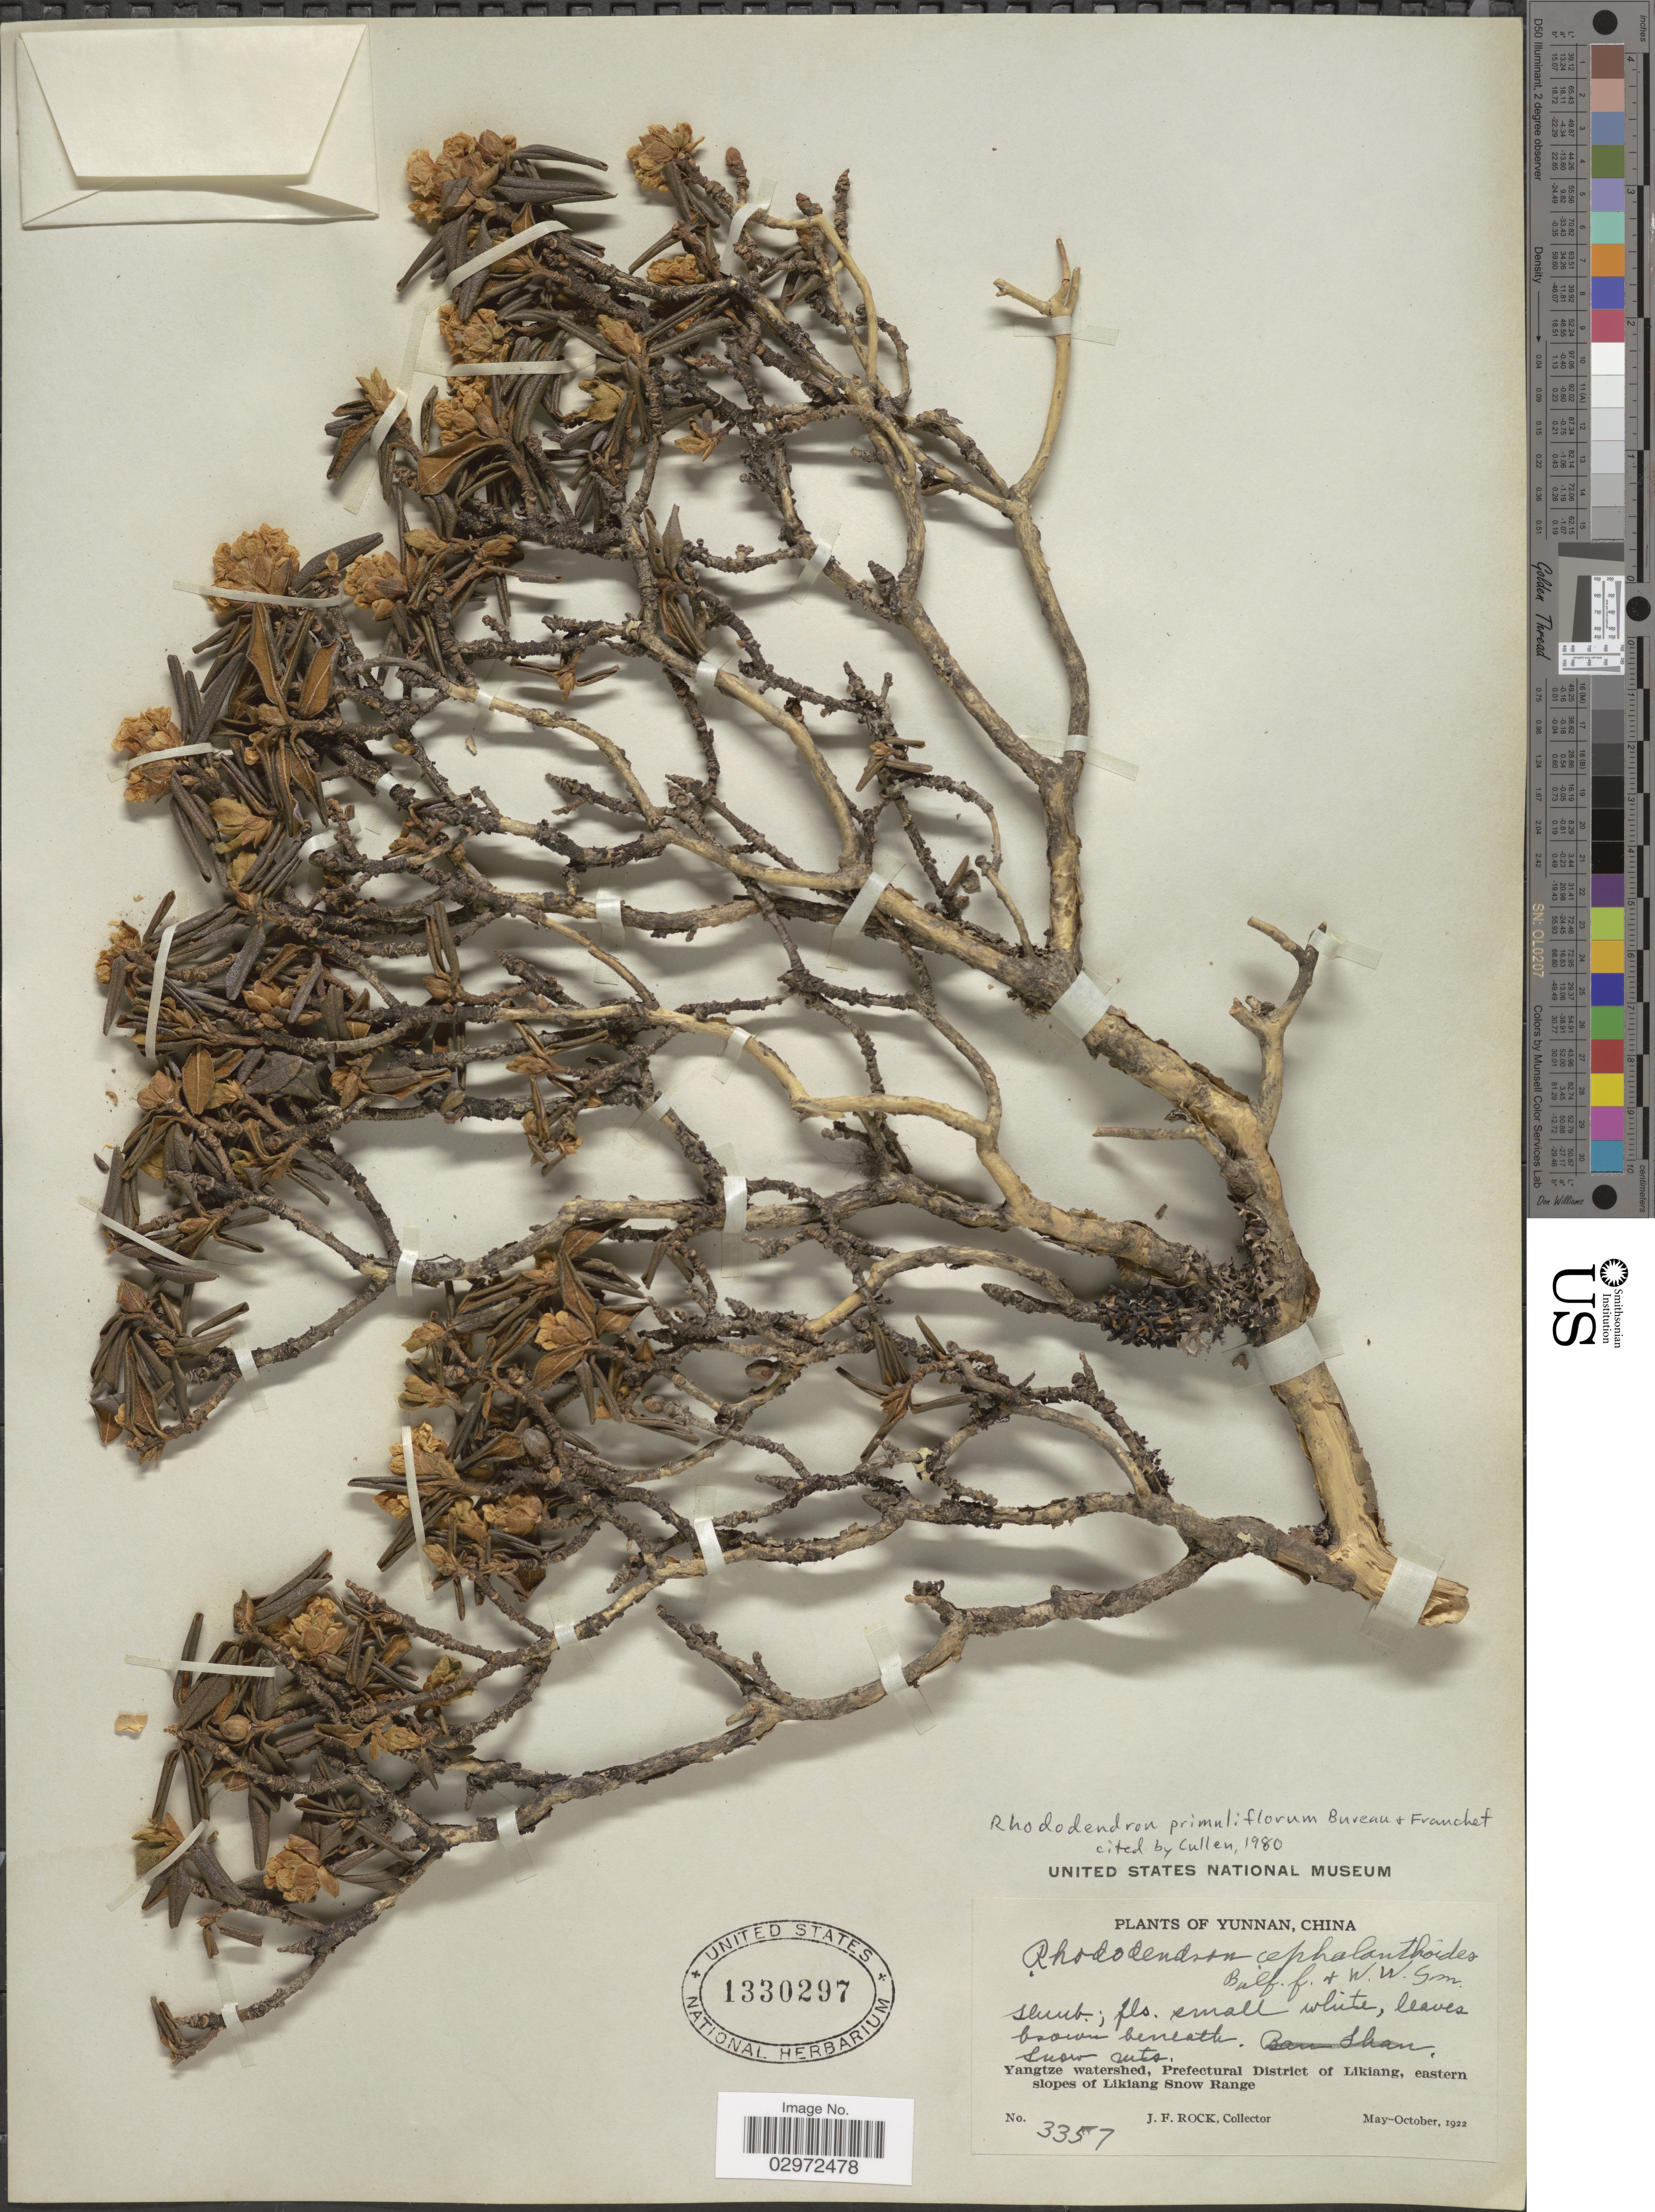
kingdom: Plantae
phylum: Tracheophyta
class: Magnoliopsida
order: Ericales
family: Ericaceae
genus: Rhododendron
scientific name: Rhododendron primuliflorum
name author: É. Bureau & Franch.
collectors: J. Rock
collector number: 3357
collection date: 1922-05/1922-10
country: China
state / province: Yunnan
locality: Yangtze watershed, Prefectural District of Likiang, eastern slopes of Likiang Snow Range. Snow Mts.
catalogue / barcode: US 1330297